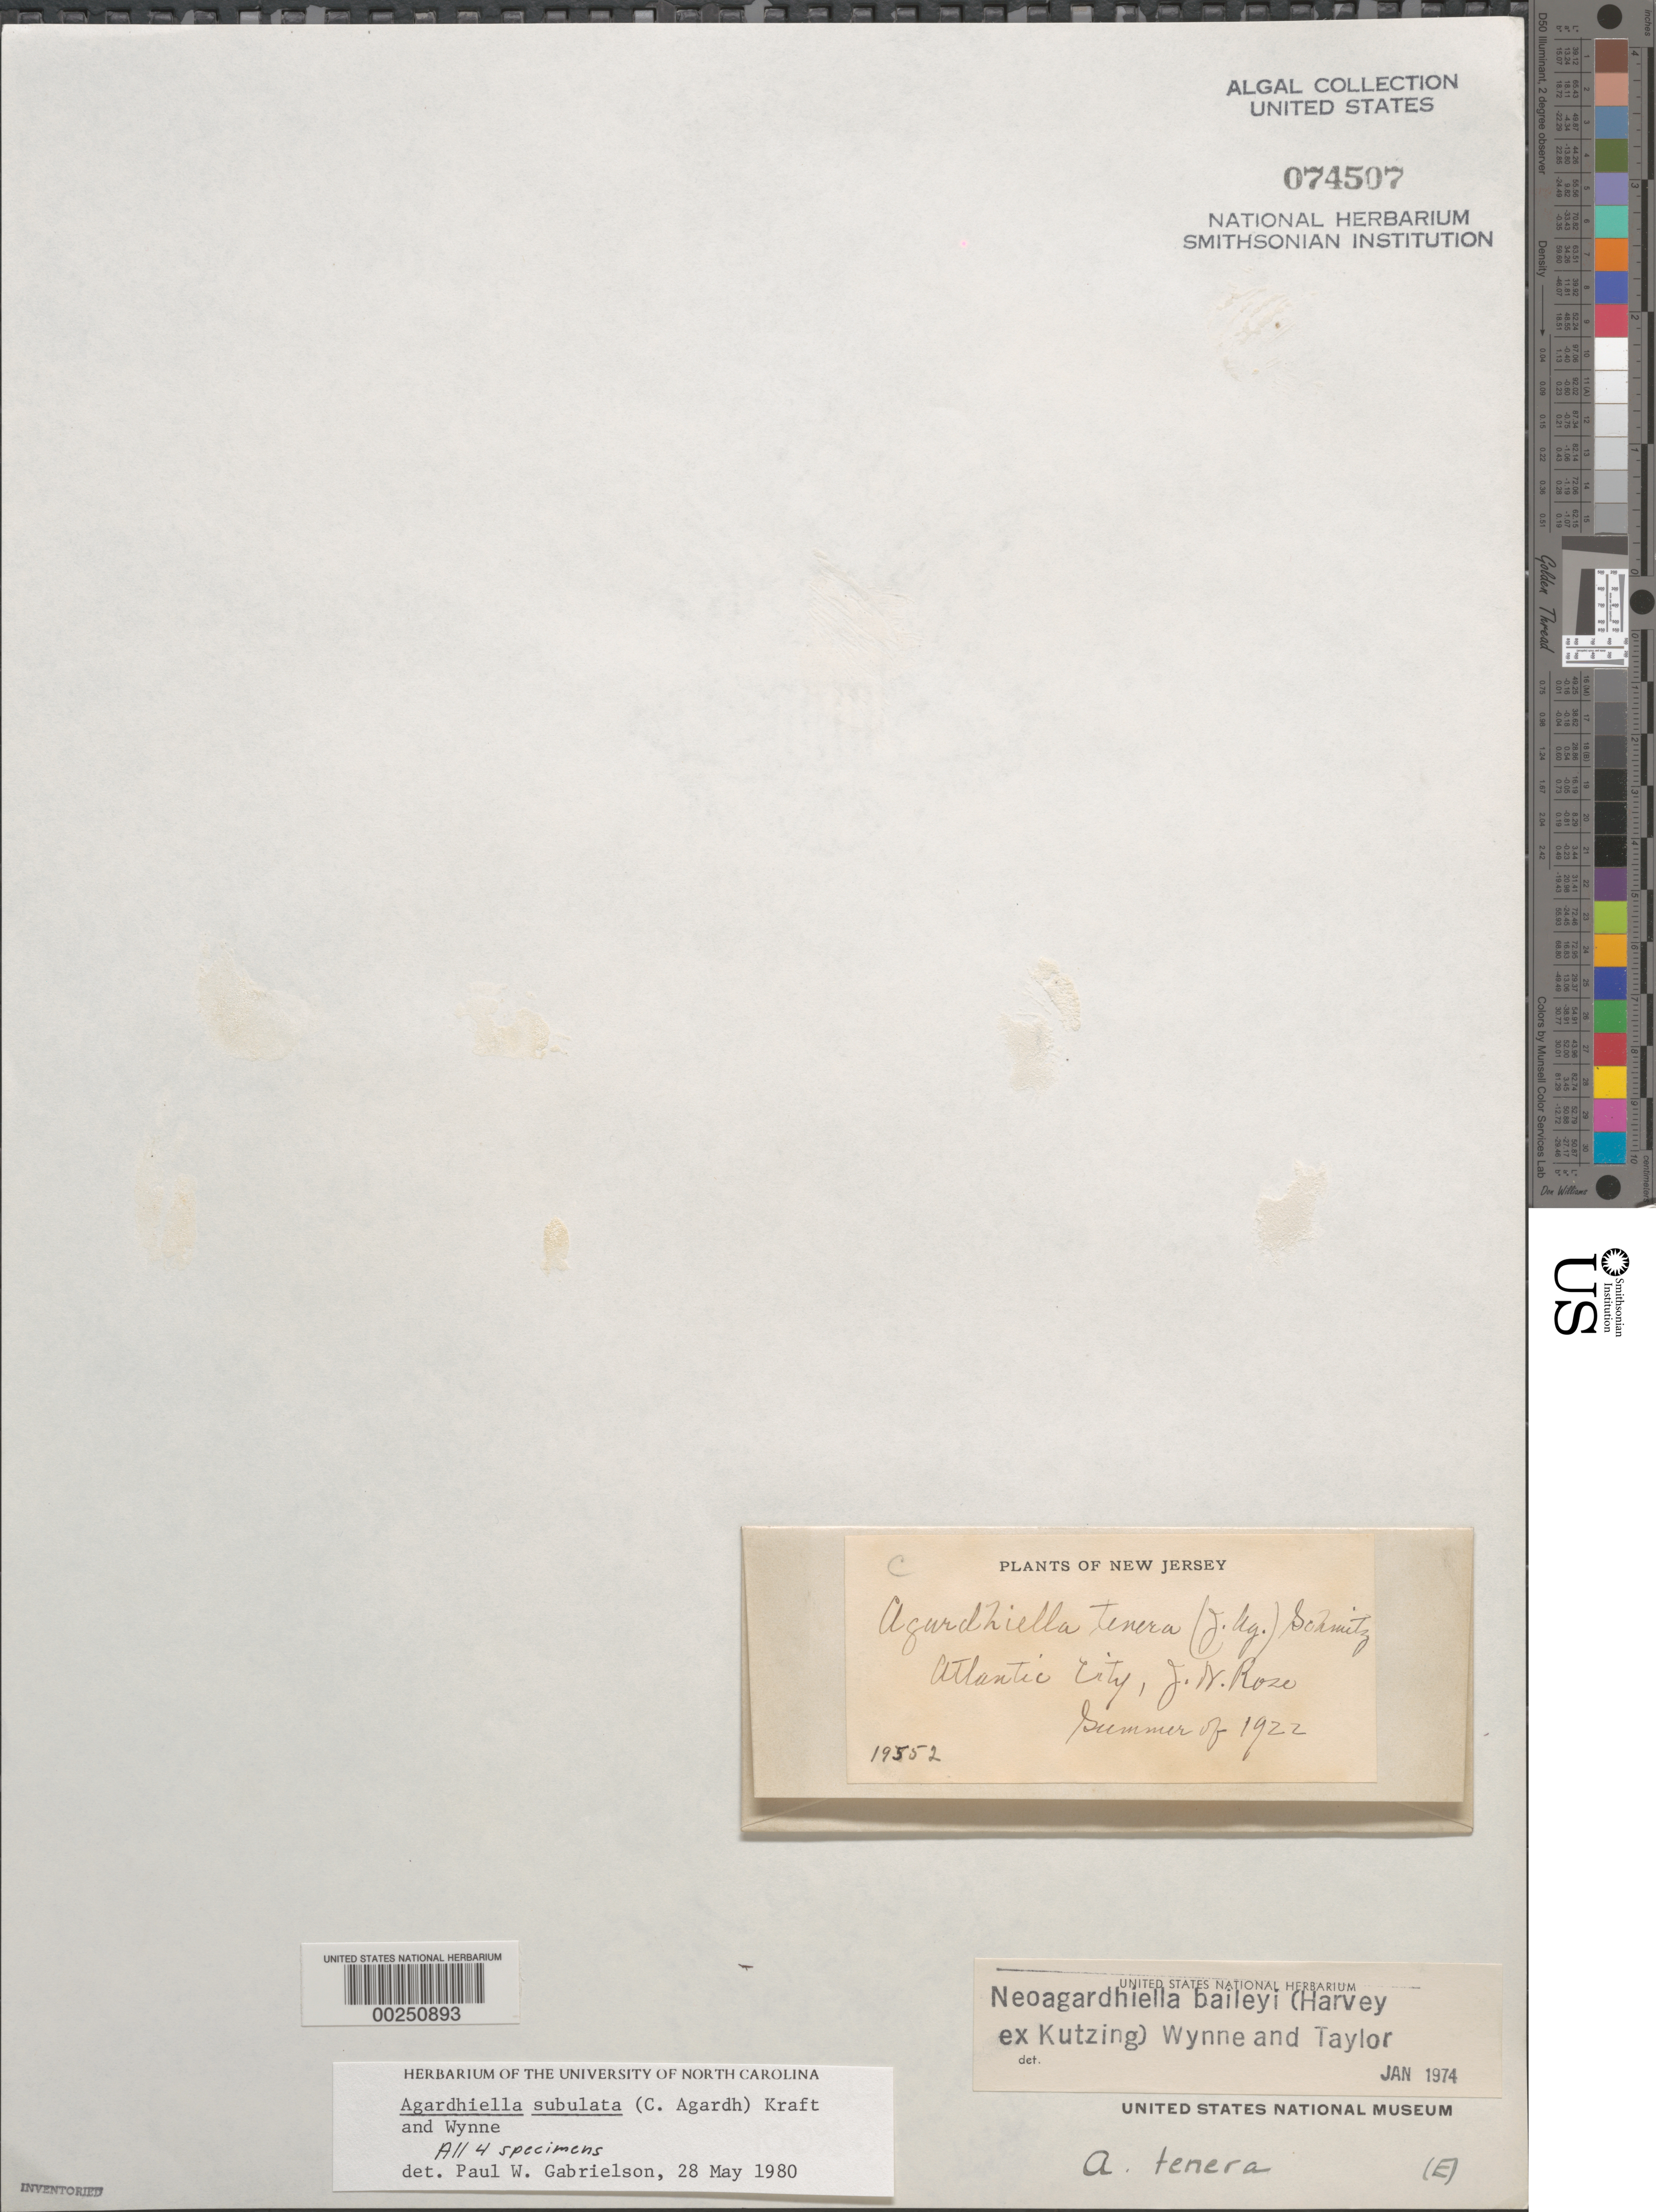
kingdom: Plantae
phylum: Rhodophyta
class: Florideophyceae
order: Gigartinales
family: Solieriaceae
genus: Agardhiella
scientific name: Agardhiella subulata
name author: (C. Agardh) G.T.Kraft & M.J. Wynne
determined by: Gabrielson, P. W.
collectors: J. N. Rose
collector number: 19552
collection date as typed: Sum 1922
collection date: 1922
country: United States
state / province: New Jersey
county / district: Atlantic County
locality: Atlantic City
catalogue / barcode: US 74507